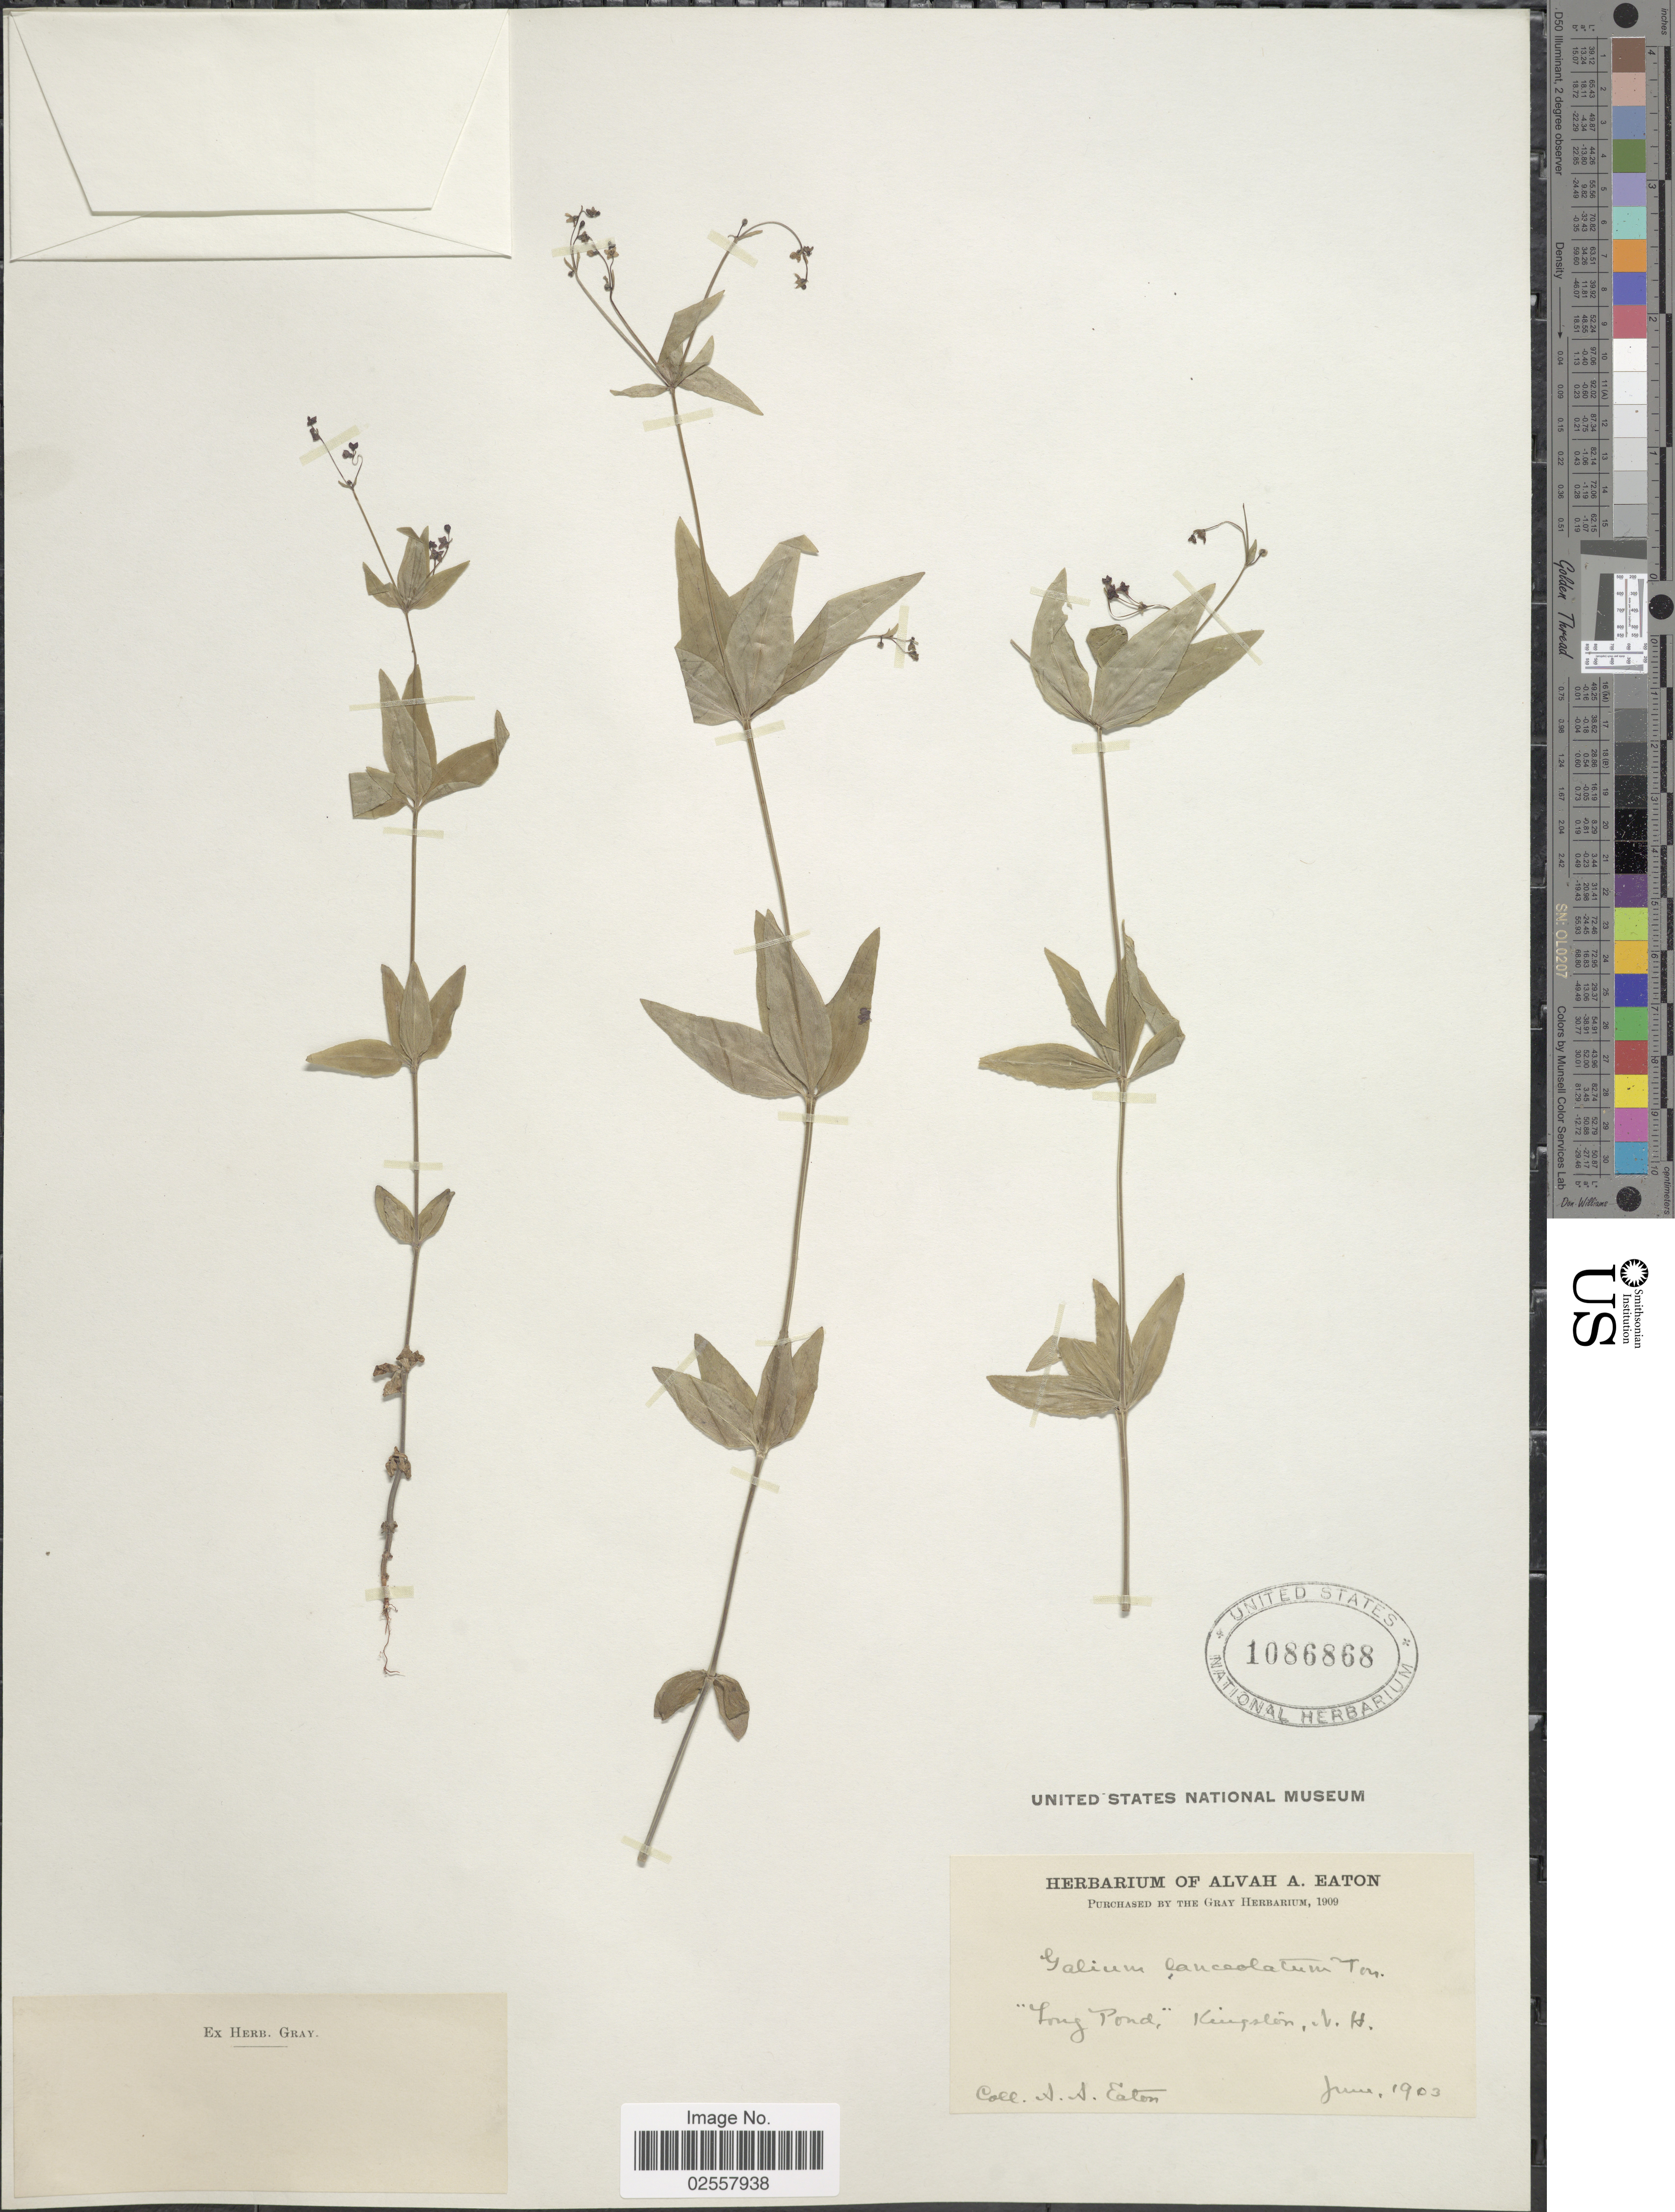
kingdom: Plantae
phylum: Tracheophyta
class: Magnoliopsida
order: Gentianales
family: Rubiaceae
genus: Galium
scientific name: Galium lanceolatum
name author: (Torr. & A. Gray) Torr.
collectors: A. A. Eaton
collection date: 1903-06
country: United States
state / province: New Hampshire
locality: Long Pond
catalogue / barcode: US 1086868